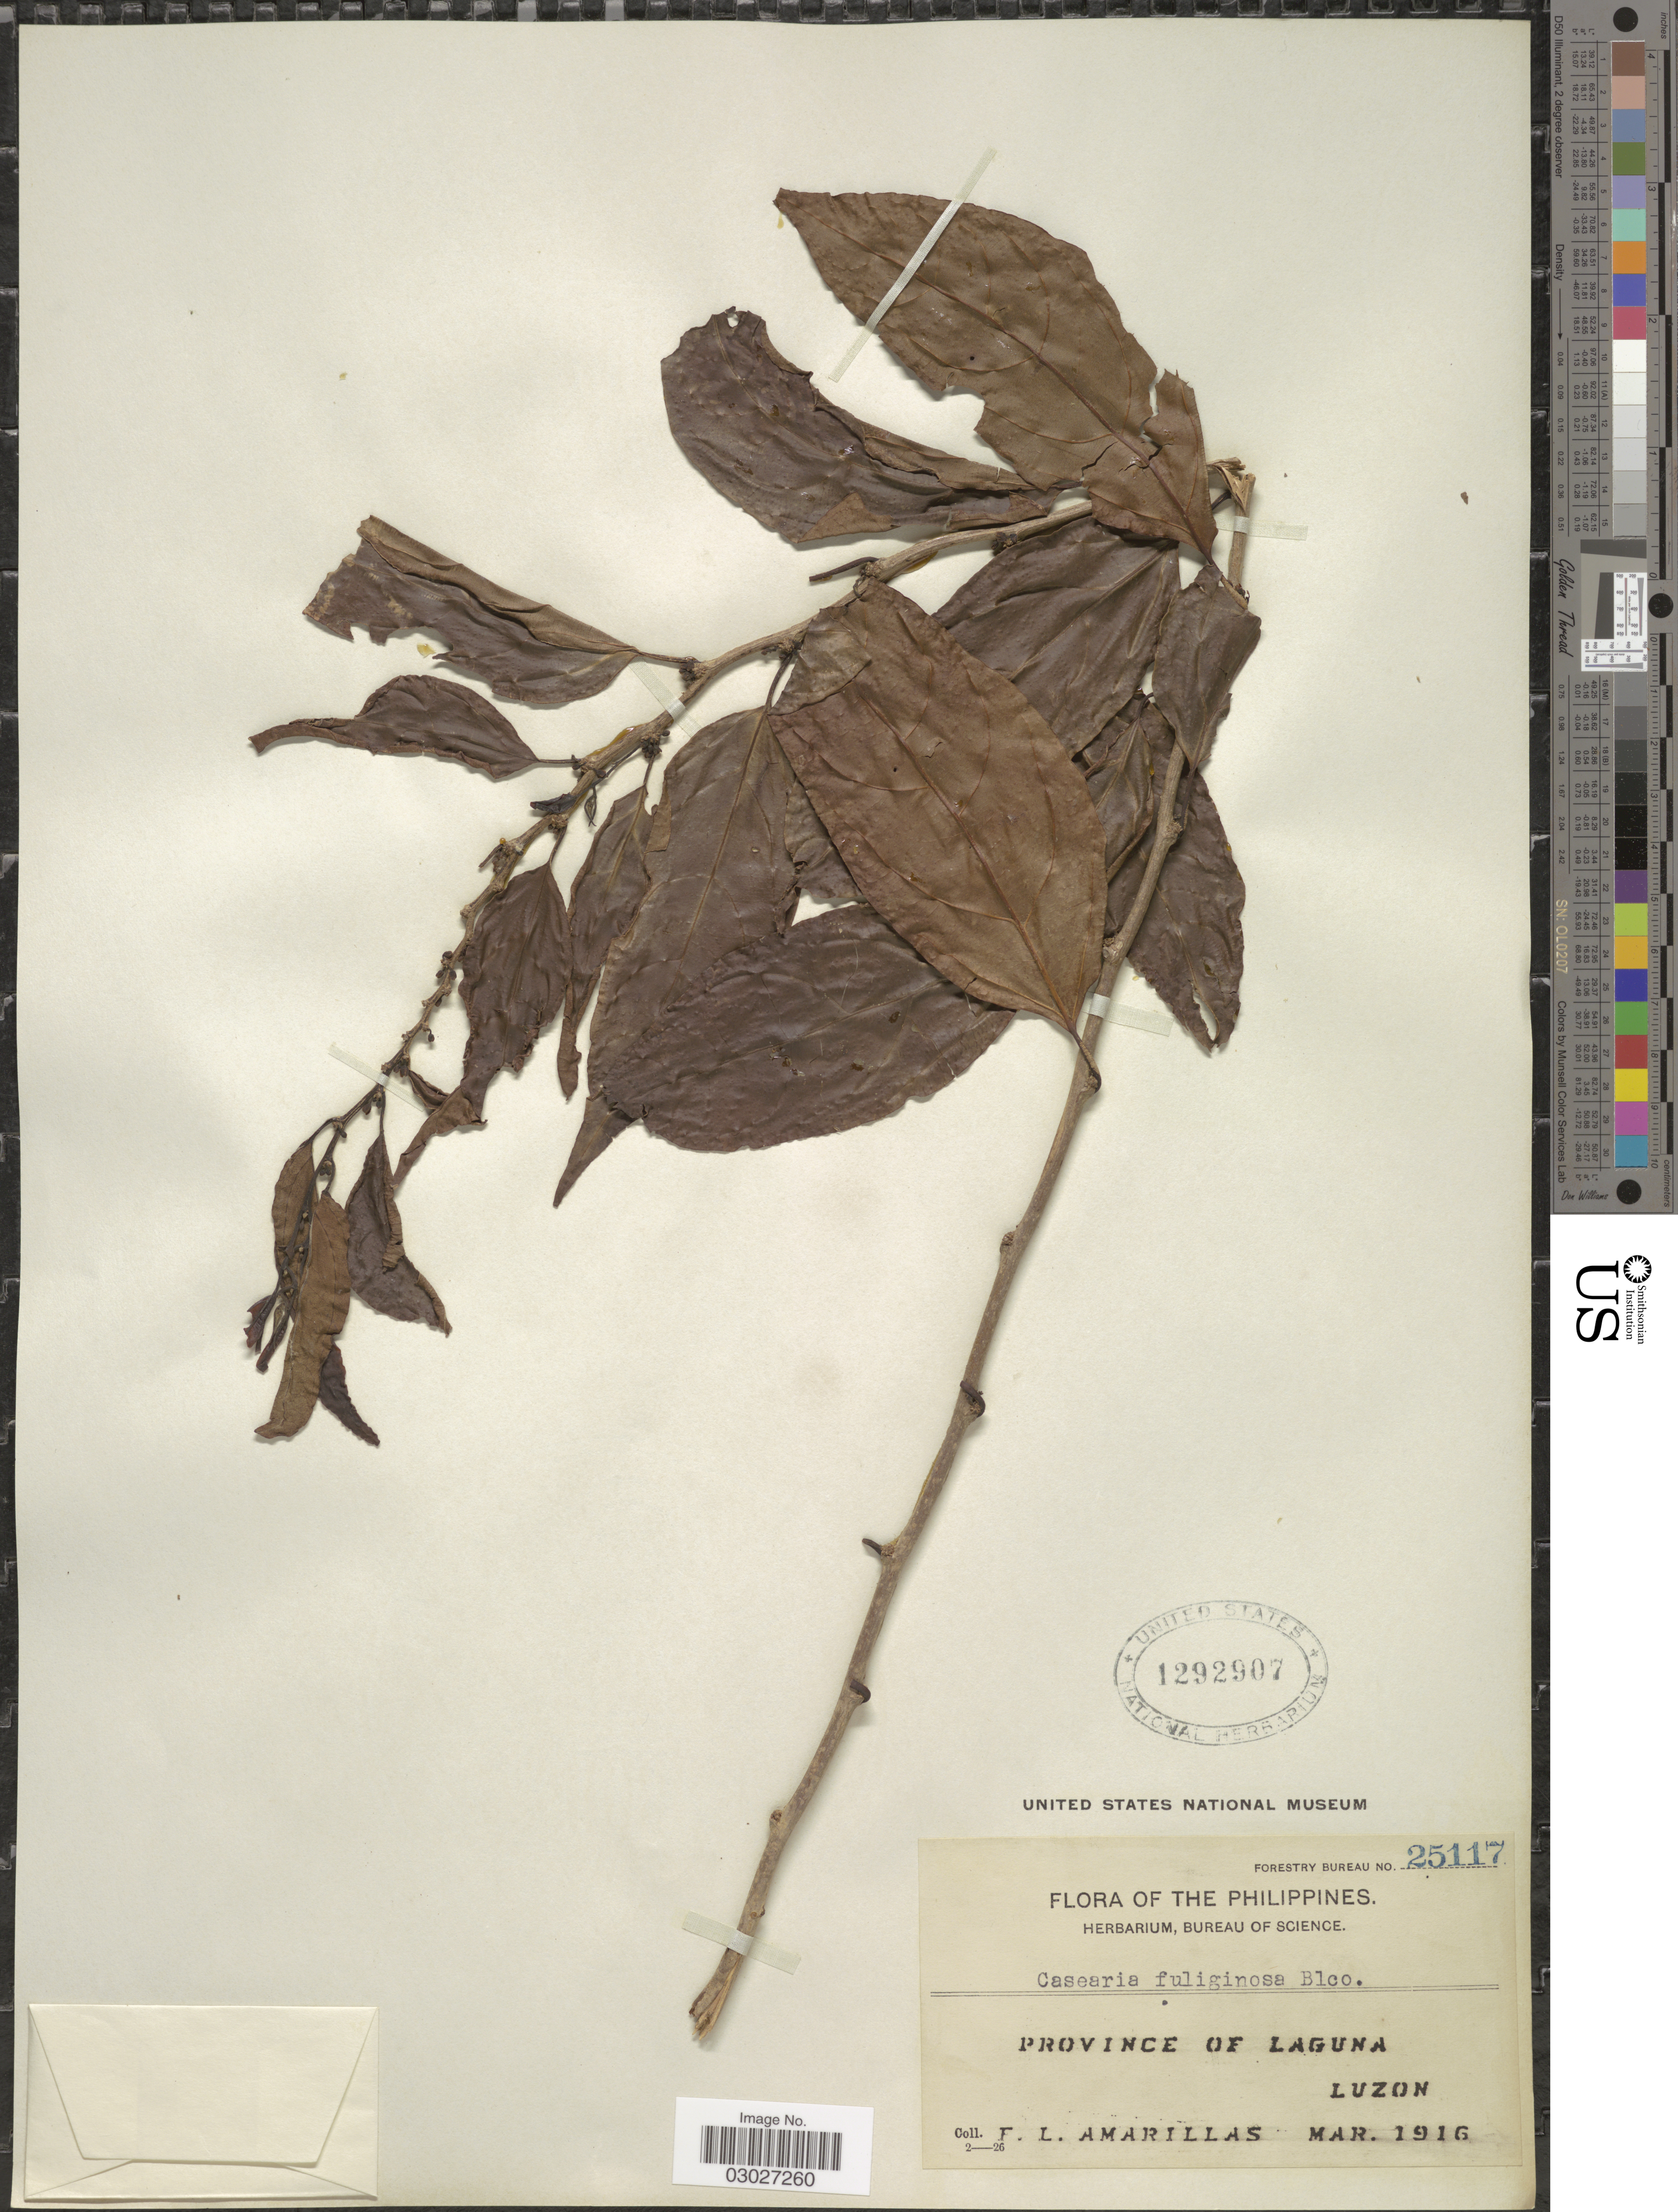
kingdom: Plantae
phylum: Tracheophyta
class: Magnoliopsida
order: Malpighiales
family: Salicaceae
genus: Casearia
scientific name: Casearia fuliginosa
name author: (Blanco) Blanco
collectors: F. Amarillas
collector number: Forestry Bureau 25117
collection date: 1916-03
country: Philippines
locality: Province of Laguna, Luzon.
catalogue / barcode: US 1292907